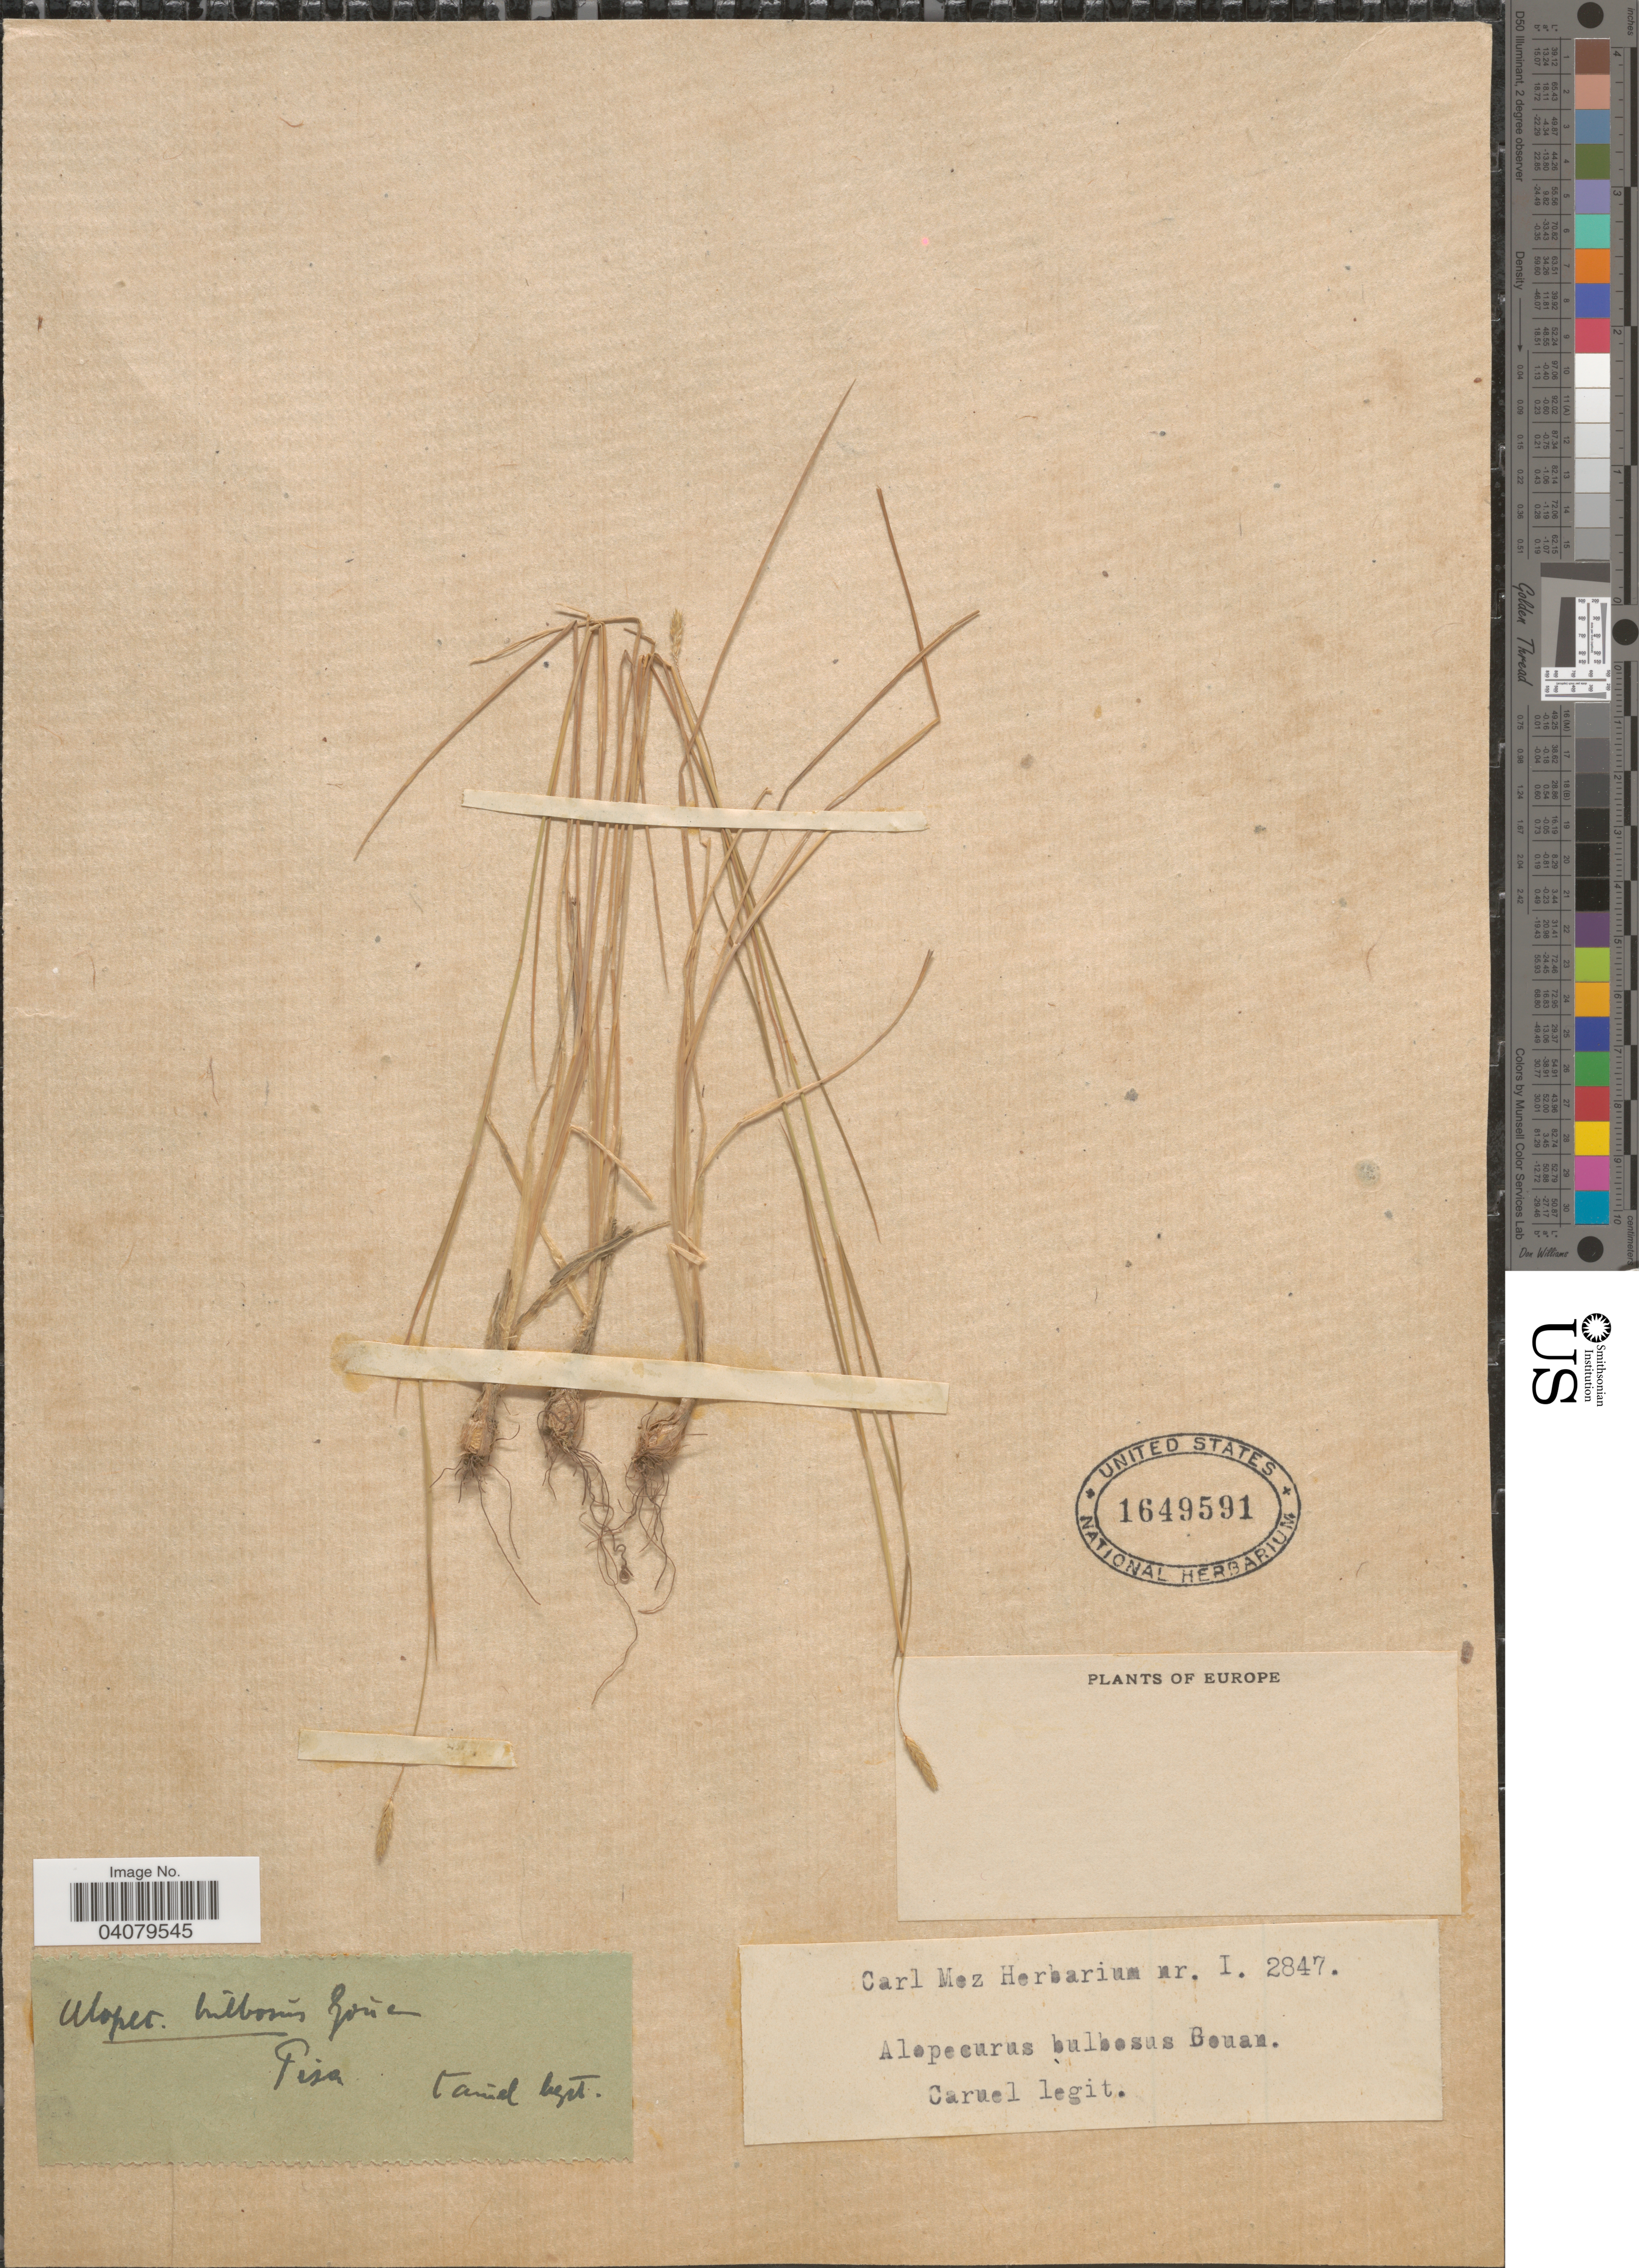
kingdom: Plantae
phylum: Tracheophyta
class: Liliopsida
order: Poales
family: Poaceae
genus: Alopecurus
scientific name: Alopecurus bulbosus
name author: Gouan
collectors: Caruel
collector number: I2847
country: Italy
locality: Europe. Pisa.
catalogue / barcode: US 1649591